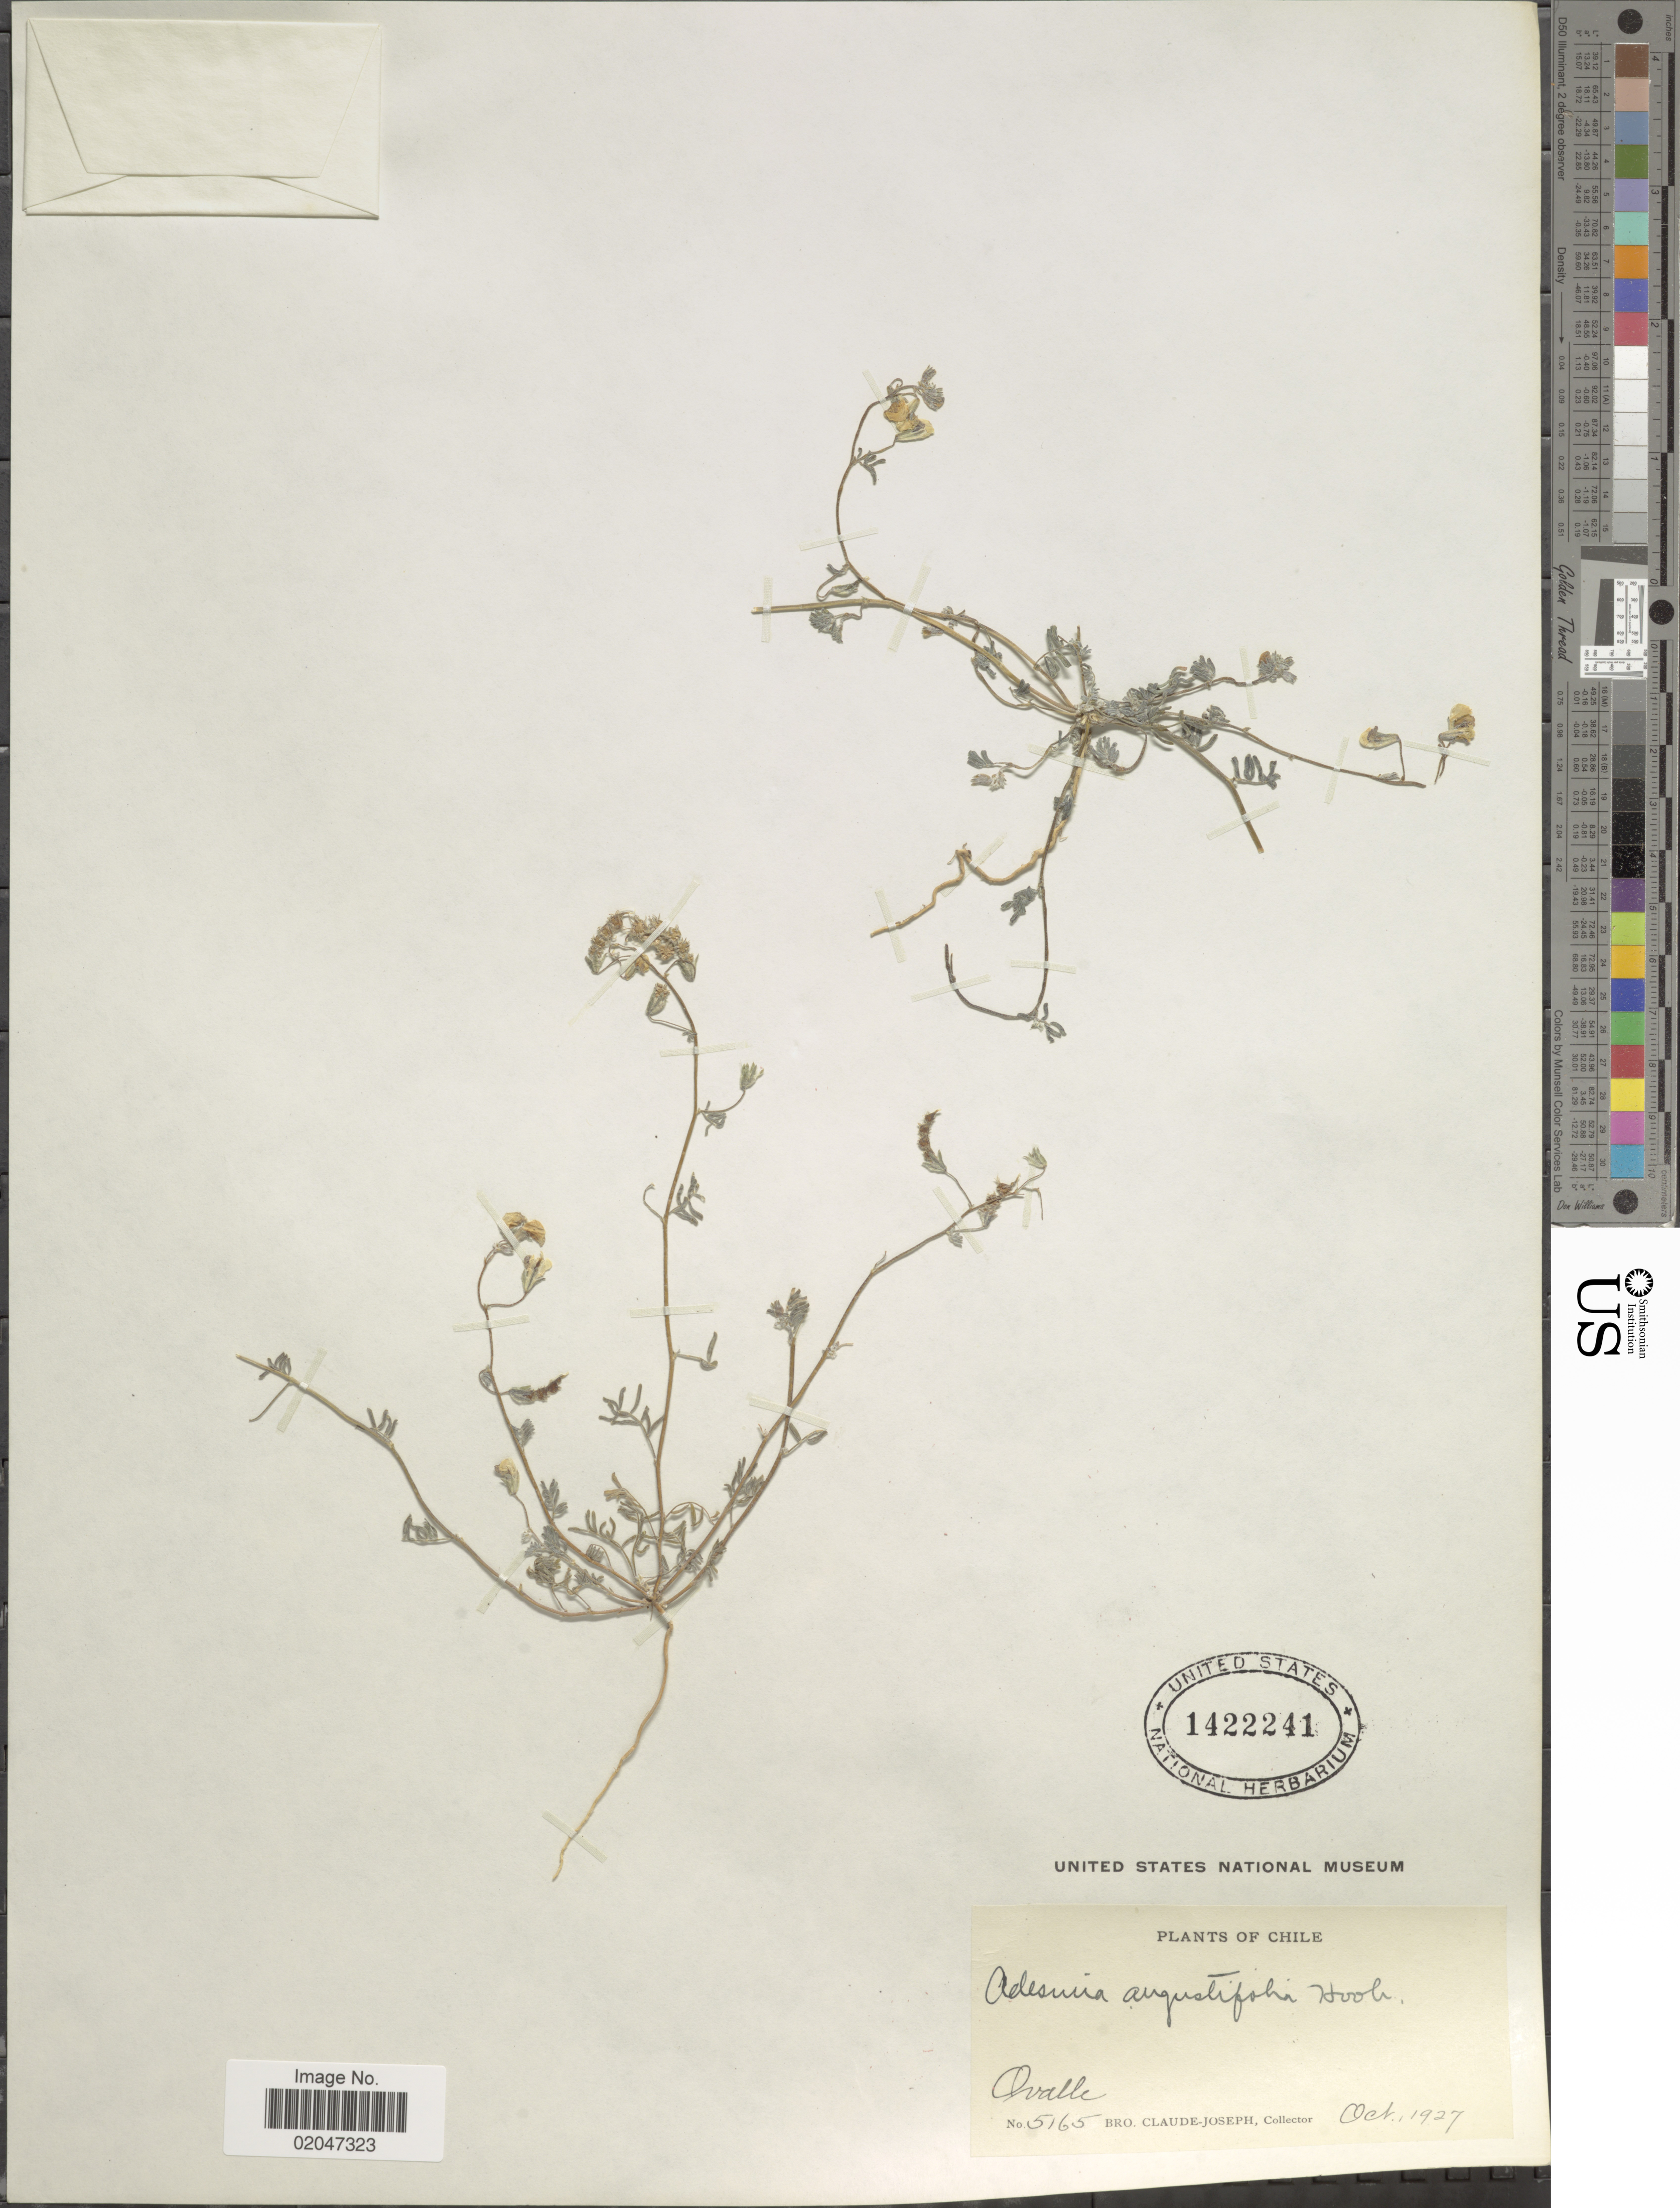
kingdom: Plantae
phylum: Tracheophyta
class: Magnoliopsida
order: Fabales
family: Fabaceae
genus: Adesmia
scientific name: Adesmia tenella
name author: Hook. & Arn.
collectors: Bro. Claude-Joseph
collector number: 5165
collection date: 1927-10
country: Chile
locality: Ovalle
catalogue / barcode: US 1422241